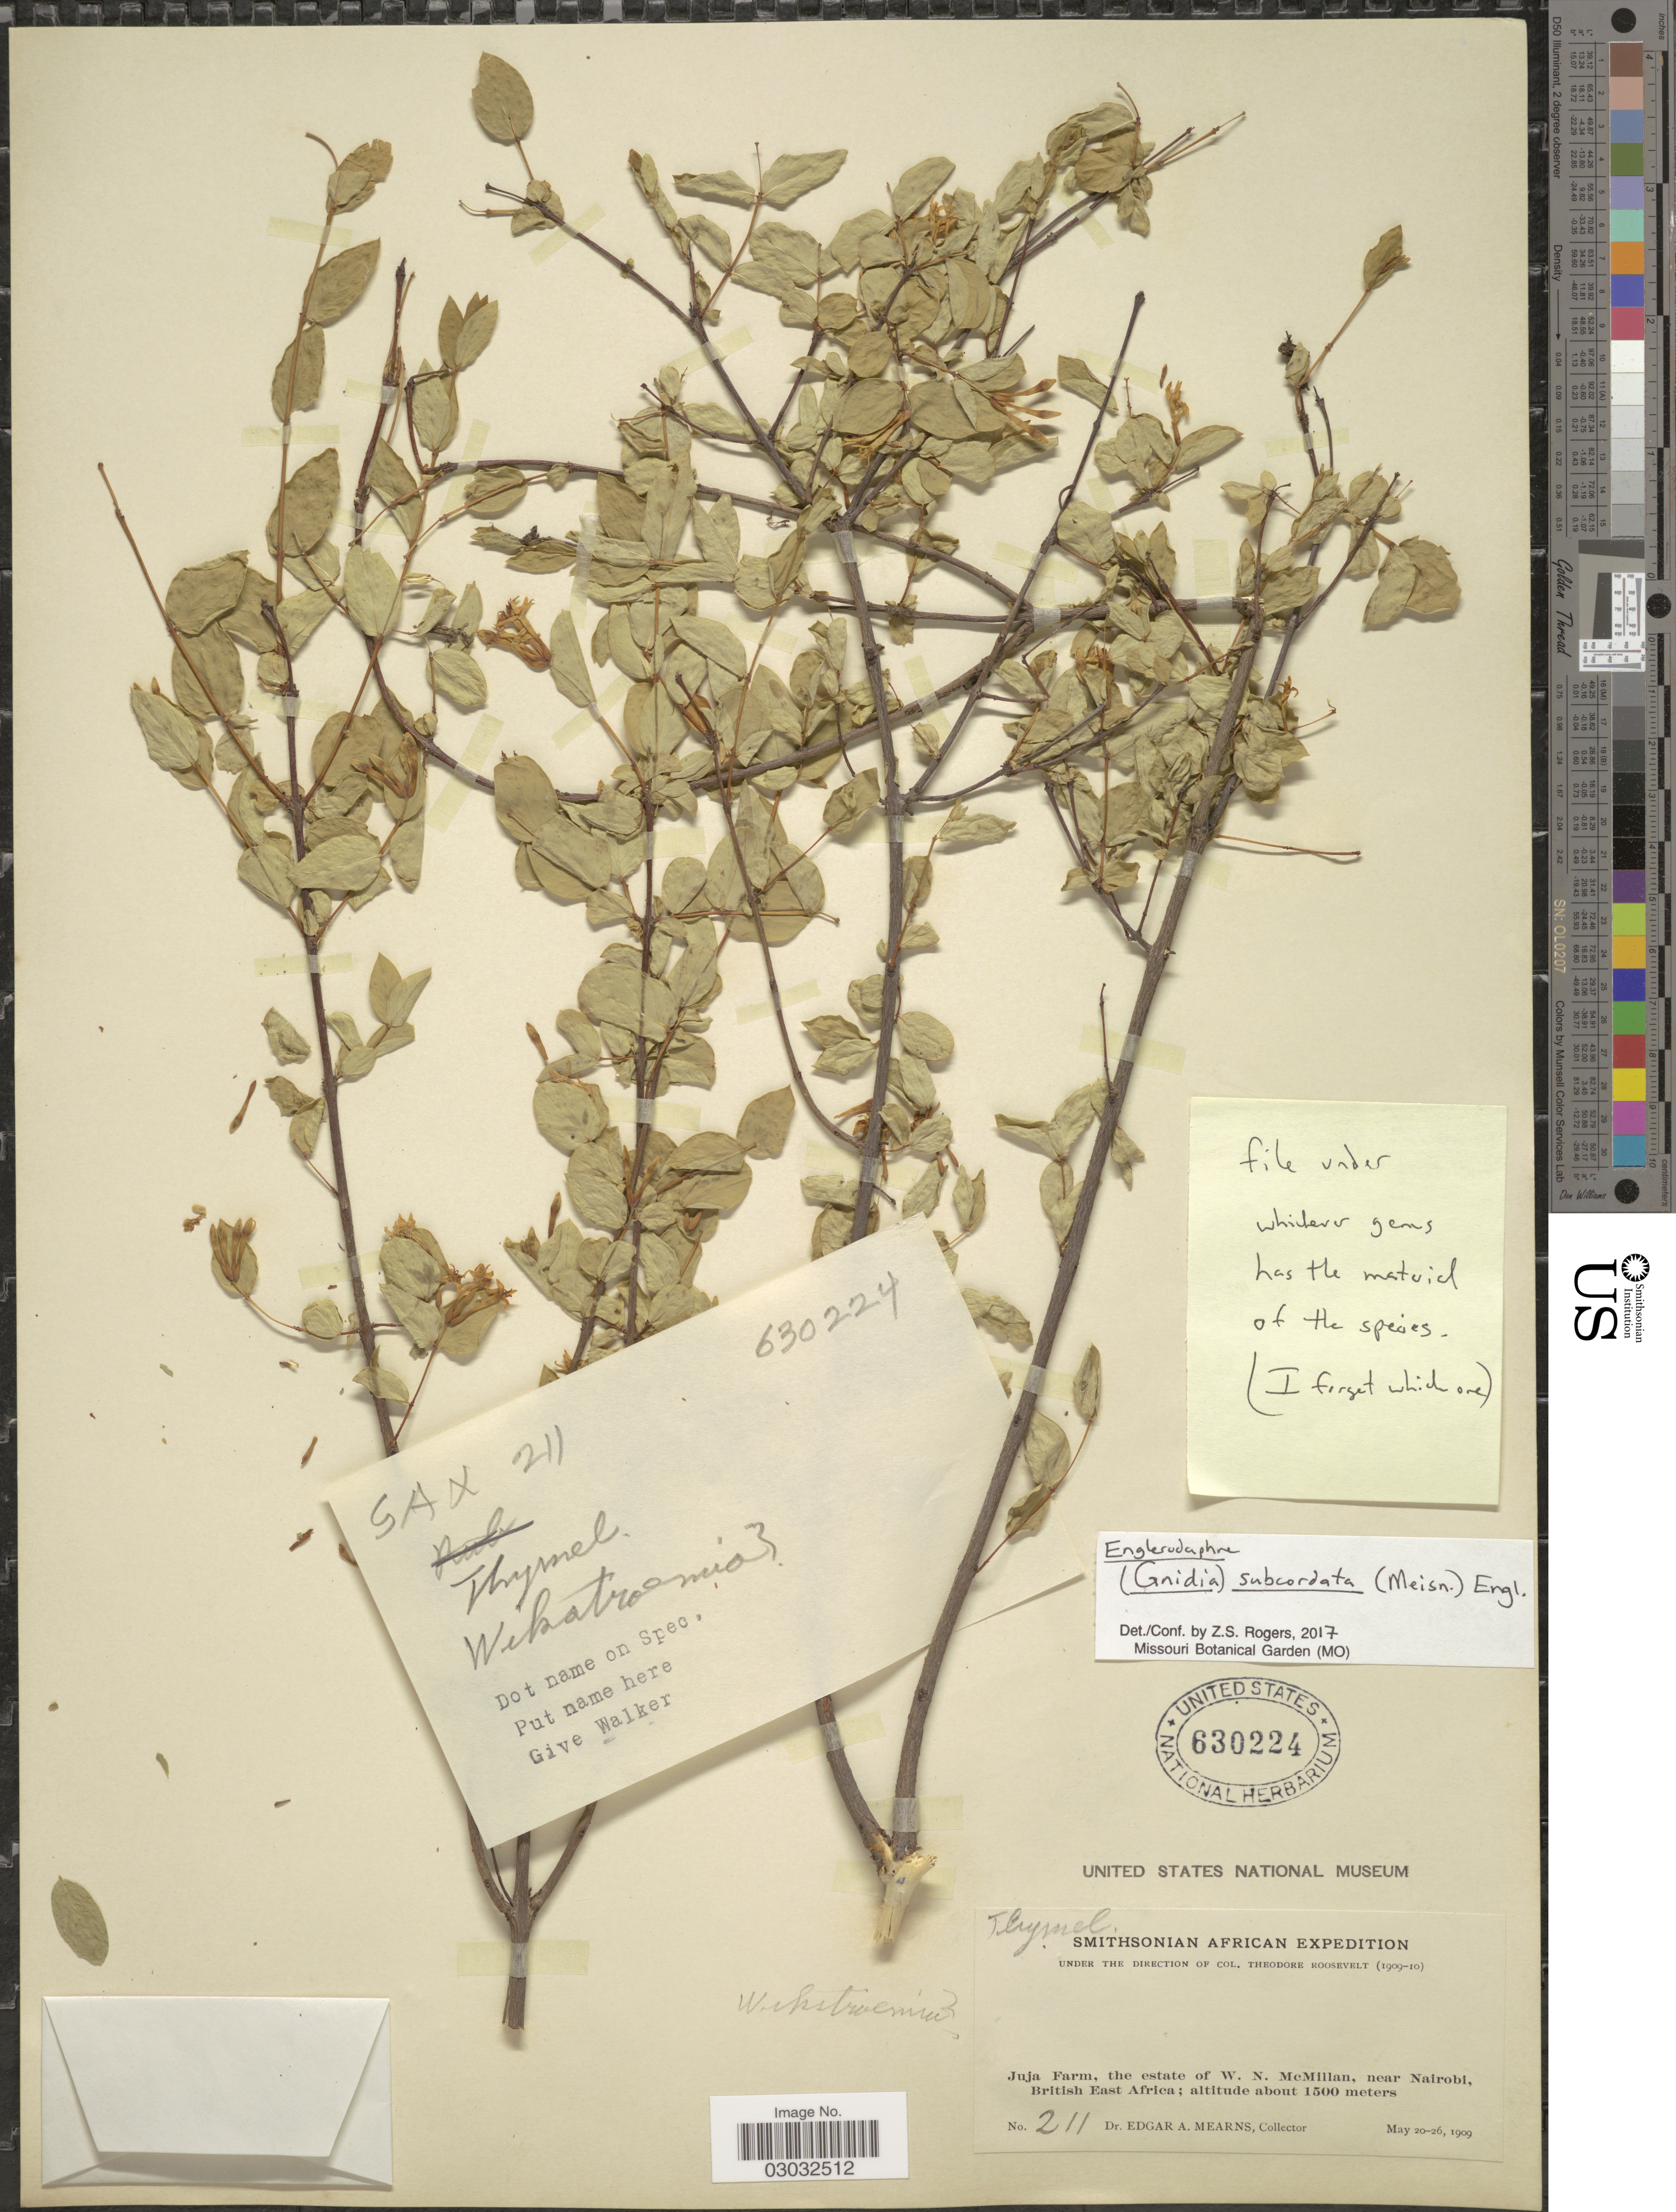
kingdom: Plantae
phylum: Tracheophyta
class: Magnoliopsida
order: Malvales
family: Thymelaeaceae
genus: Englerodaphne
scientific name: Englerodaphne subcordata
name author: (Meisn.) Engl.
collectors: E. A. Mearns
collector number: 211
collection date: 1909-05-20/1909-05-26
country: Kenya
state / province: Nairobi Area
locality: Juja Farm, the estate of W. N. McMillan, near Nairobi, British East Africa.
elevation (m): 1500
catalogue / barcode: US 630224